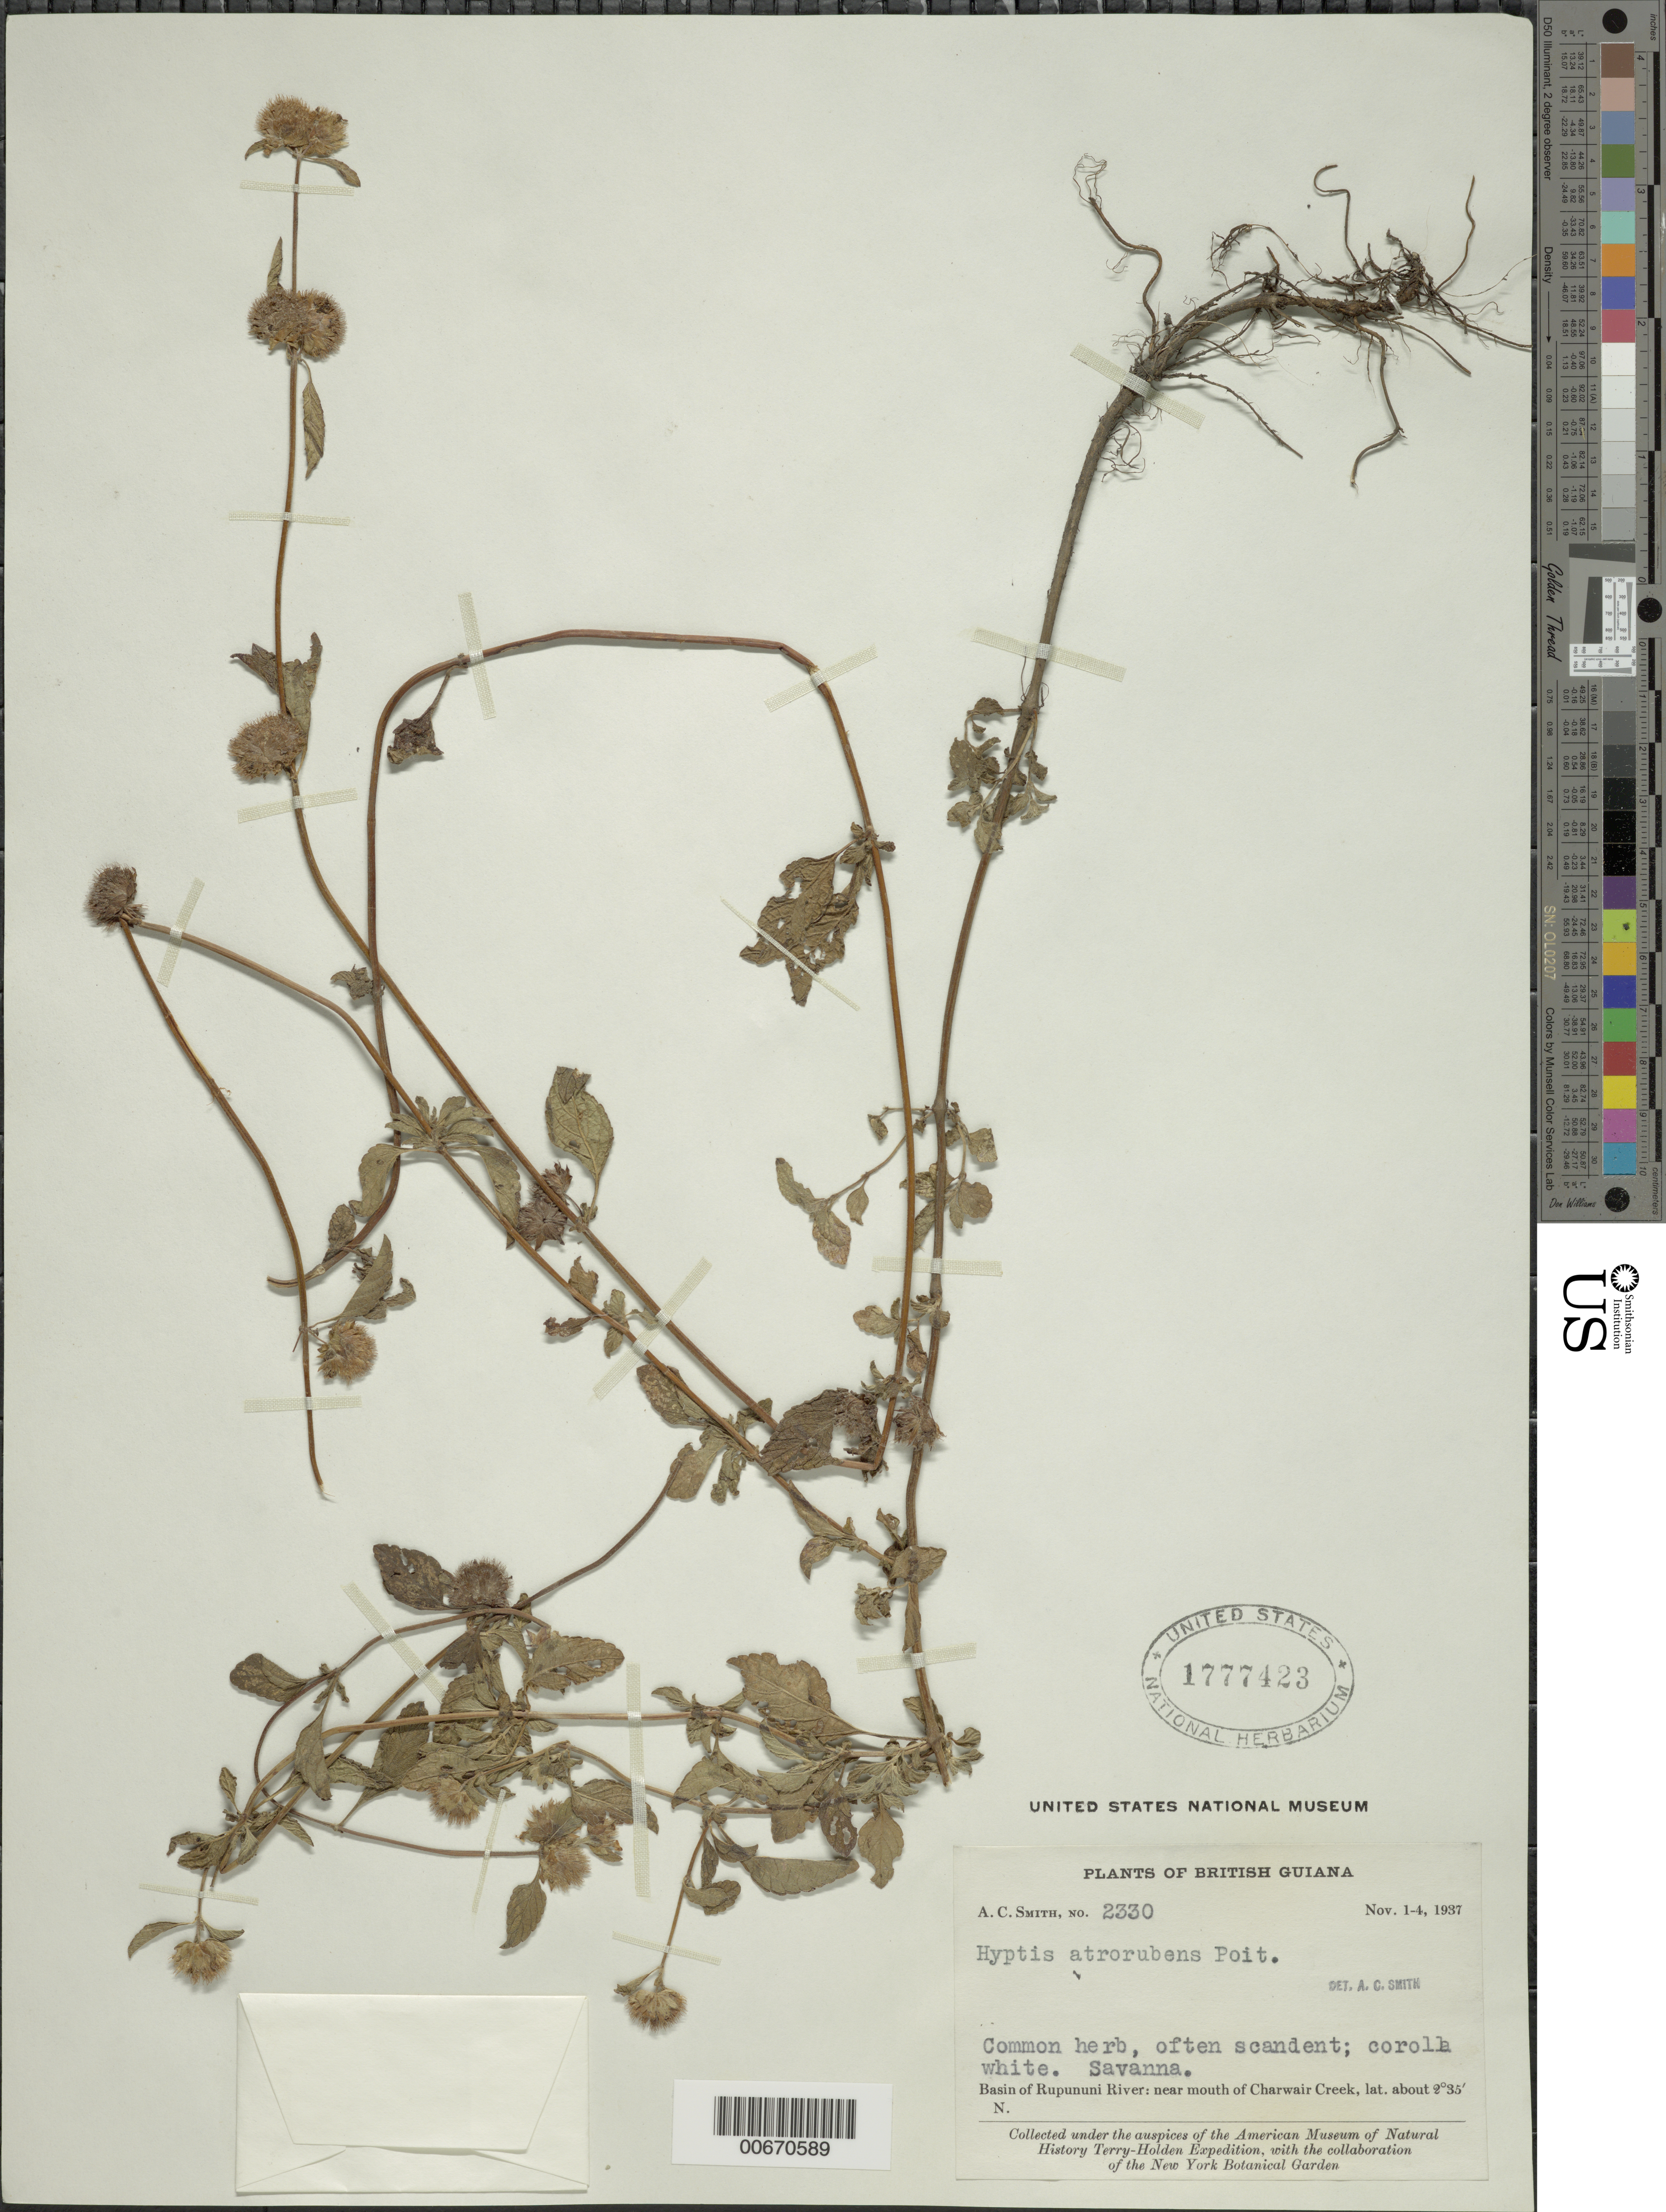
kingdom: Plantae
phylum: Tracheophyta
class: Magnoliopsida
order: Lamiales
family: Lamiaceae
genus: Hyptis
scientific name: Hyptis atrorubens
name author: Poit.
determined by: Smith, A. C.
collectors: A. C. Smith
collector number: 2330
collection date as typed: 1-Nov-37 to 4-Nov-37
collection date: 1937-11-01/1937-11-04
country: Guyana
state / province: U. Takutu-U. Essequibo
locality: Charwair Creek, near mouth, Rupununi R. basin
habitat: Savanna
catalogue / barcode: US 1777423